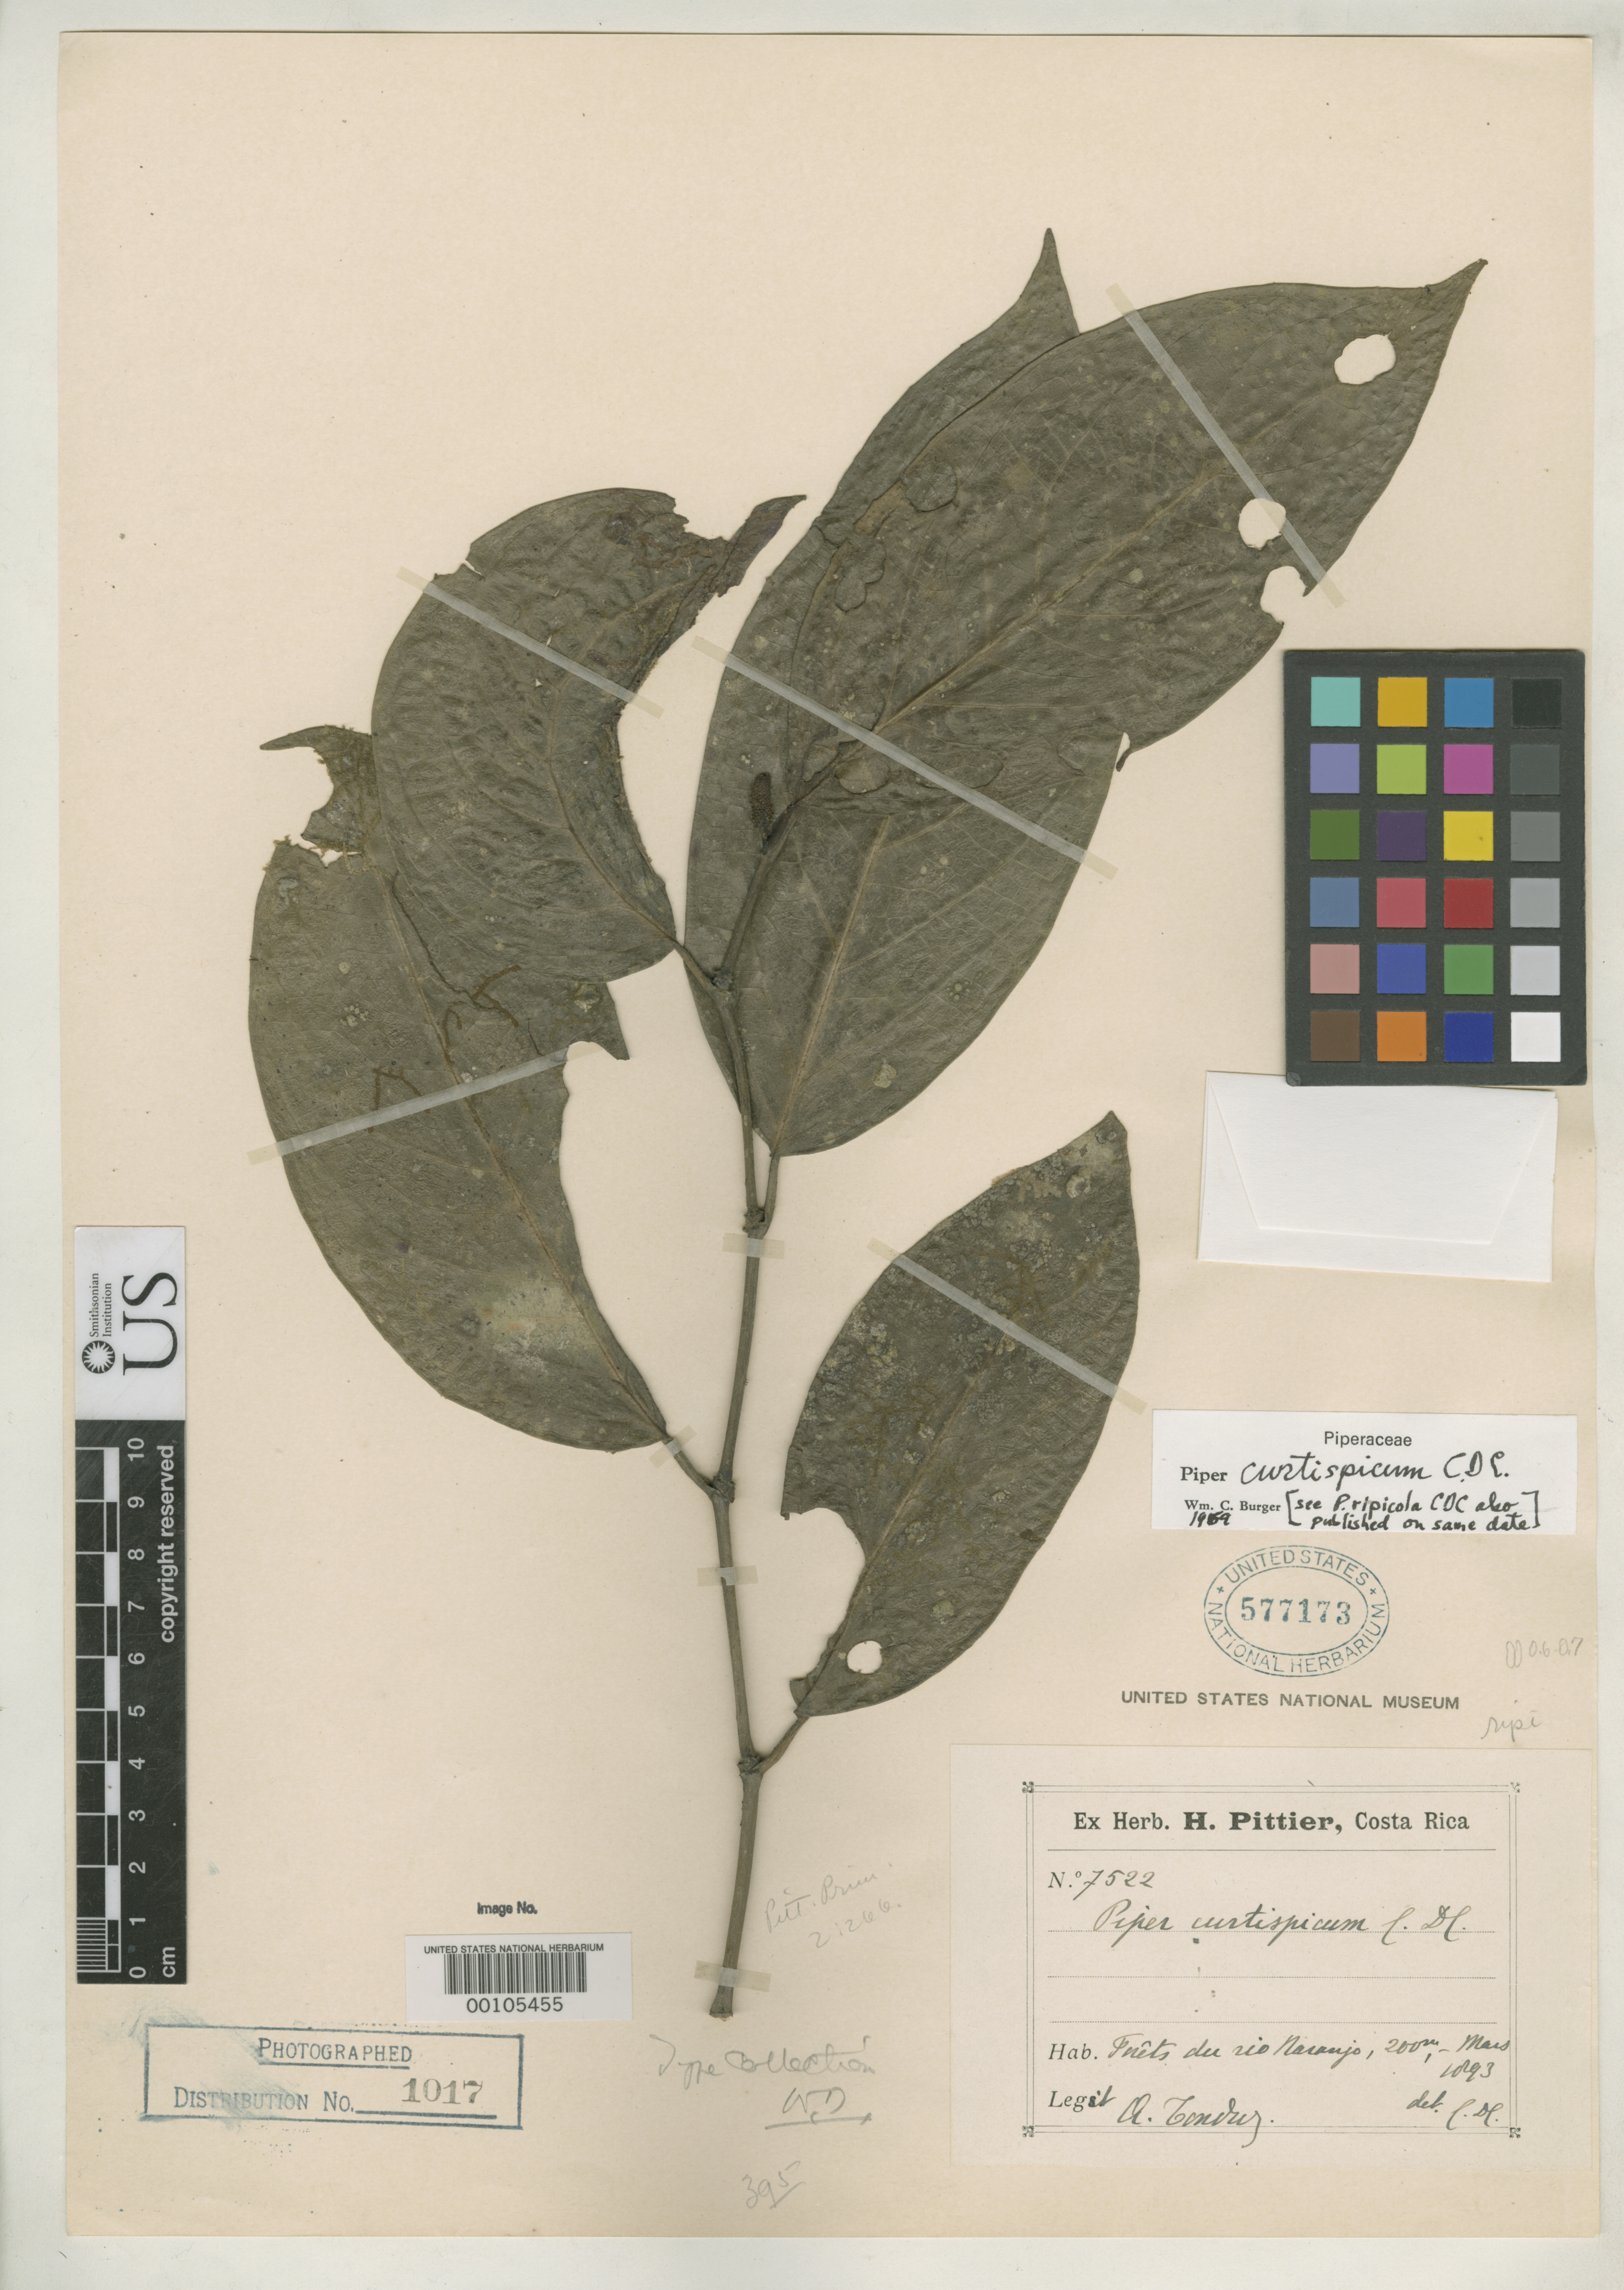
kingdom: Plantae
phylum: Tracheophyta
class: Magnoliopsida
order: Piperales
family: Piperaceae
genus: Piper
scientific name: Piper curtispicum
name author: C. DC. in Pittier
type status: Isosyntype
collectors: A. Tonduz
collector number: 7522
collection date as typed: Mar 1893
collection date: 1893-03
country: Costa Rica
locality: Rio Naranjo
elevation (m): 200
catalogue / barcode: US 577173